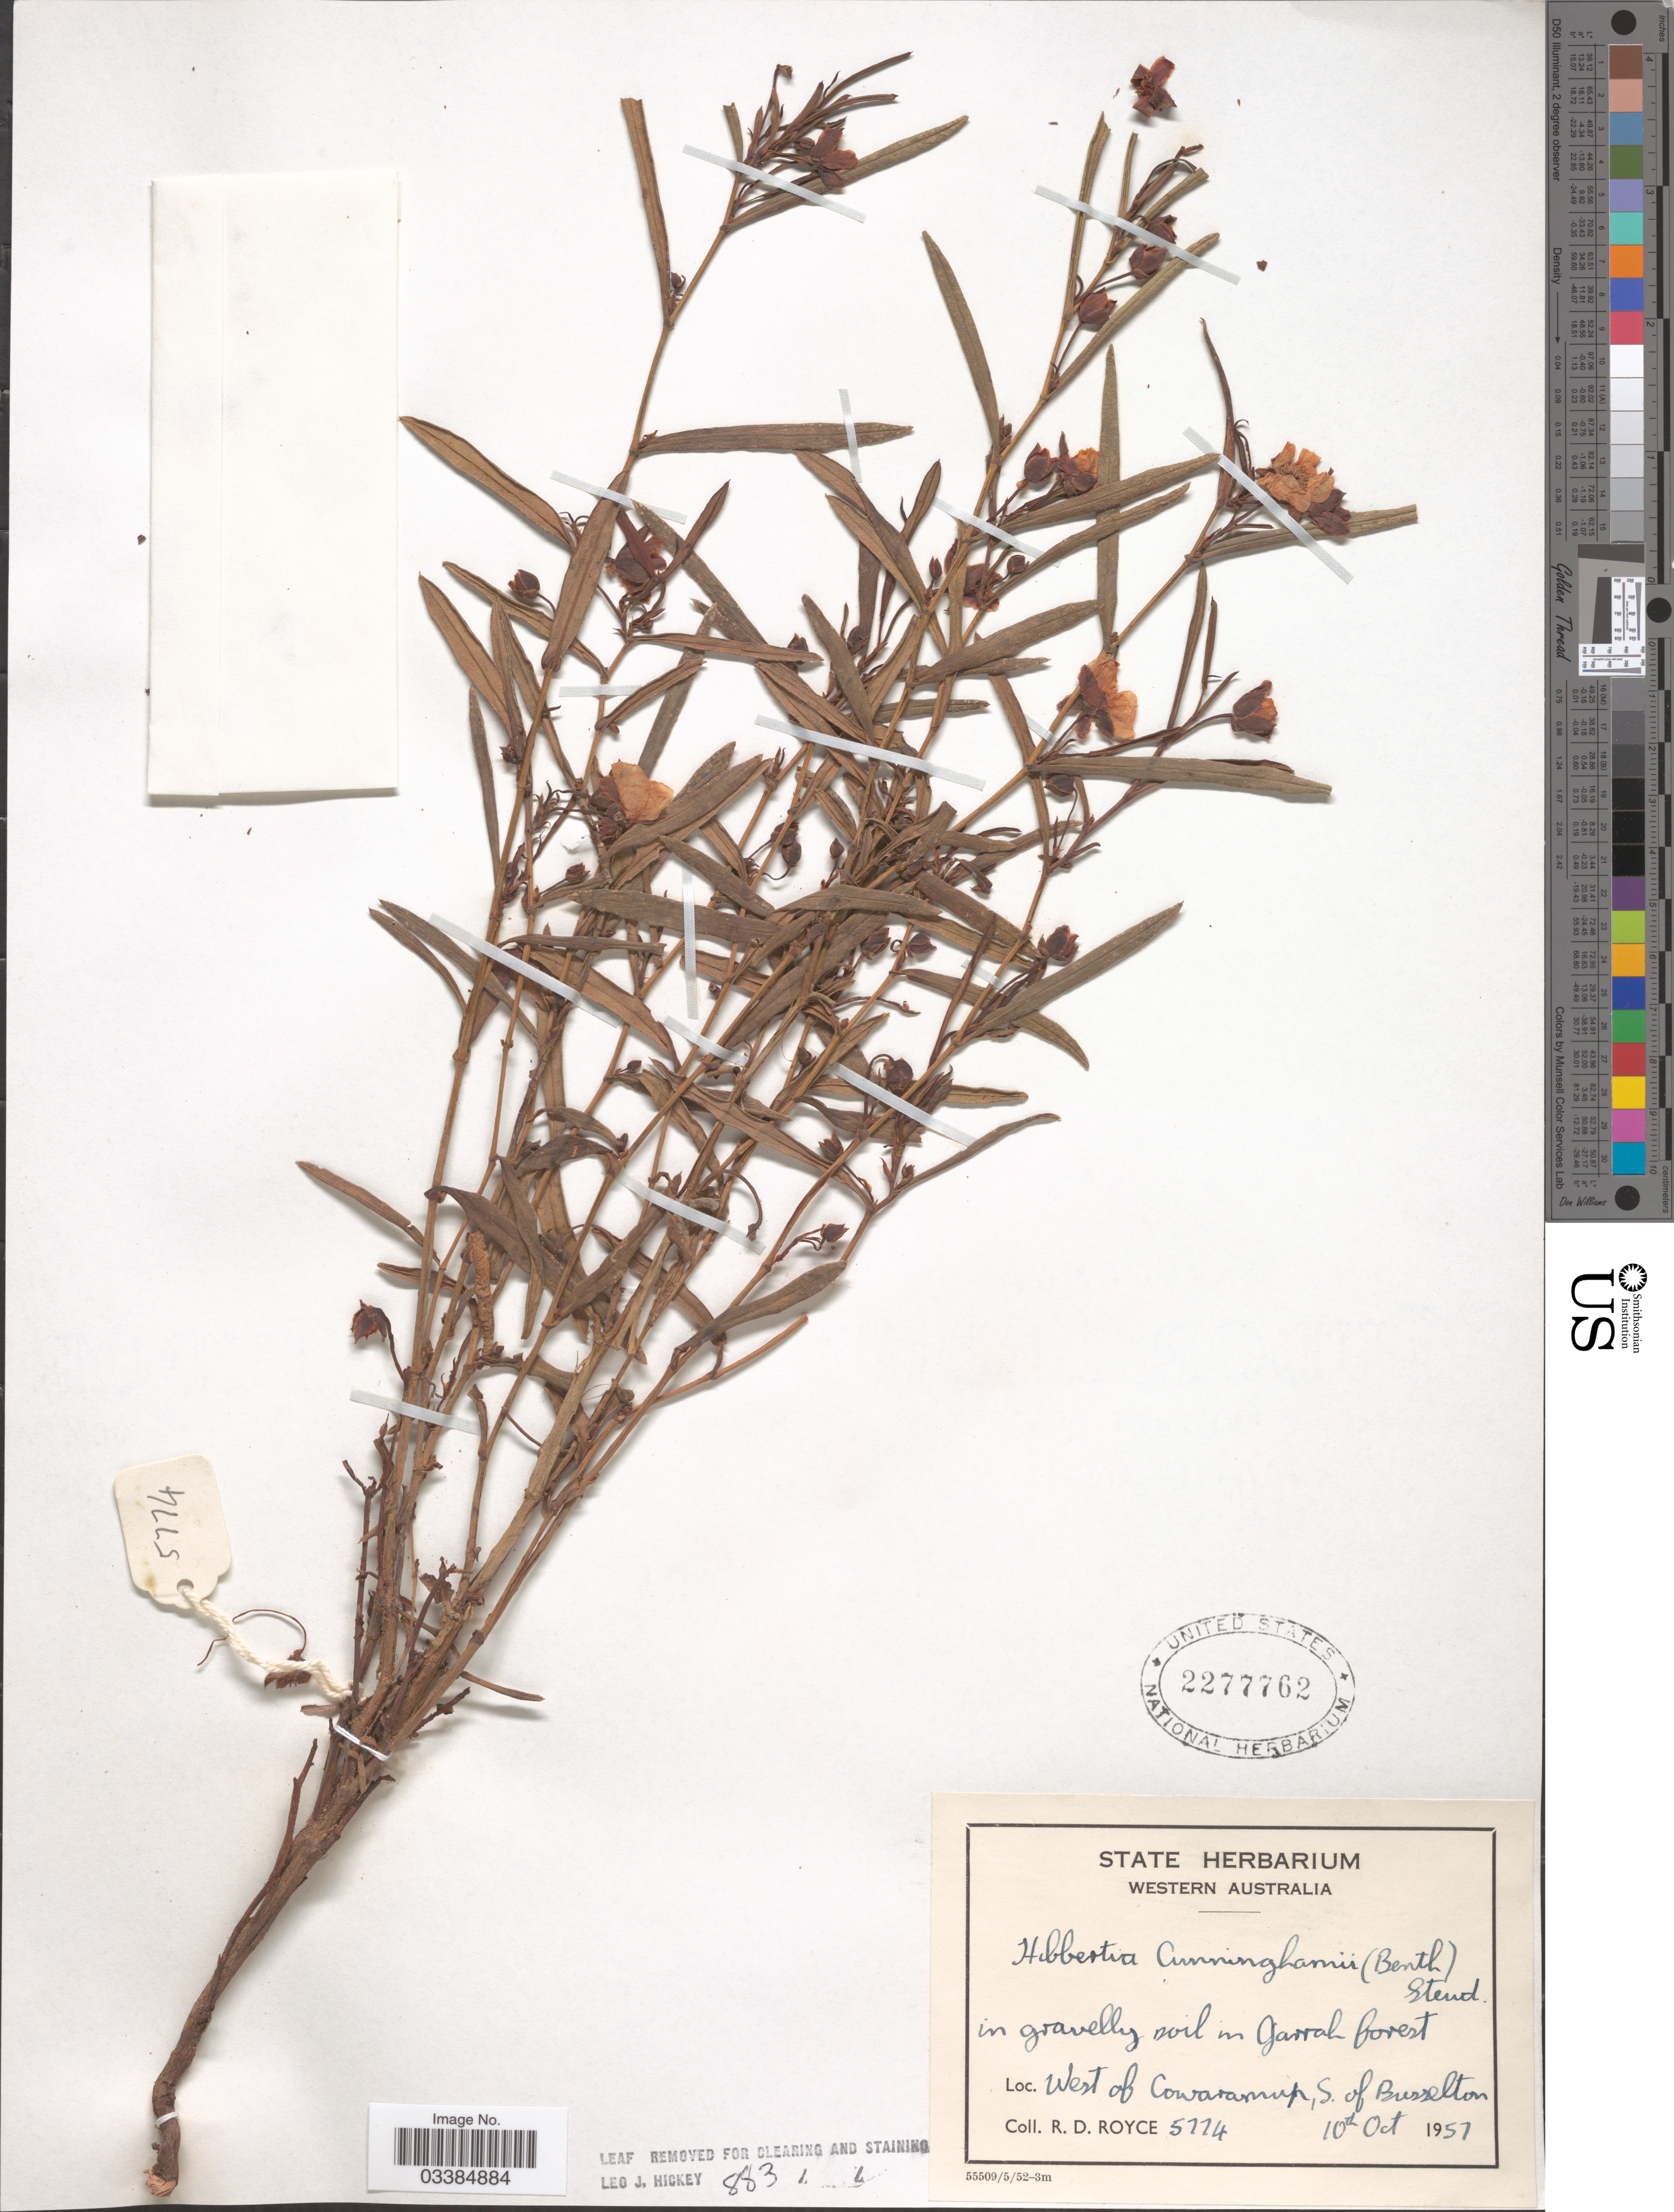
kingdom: Plantae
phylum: Tracheophyta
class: Magnoliopsida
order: Dilleniales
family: Dilleniaceae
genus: Hibbertia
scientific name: Hibbertia cunninghamii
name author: Aiton ex Hook.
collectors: R. Royce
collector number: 5114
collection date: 1957-10-10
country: Australia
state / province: Western Australia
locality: In gravelly soil in Jarrah forest. West of Cowaramup, S. of Busselton.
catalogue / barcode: US 2277762